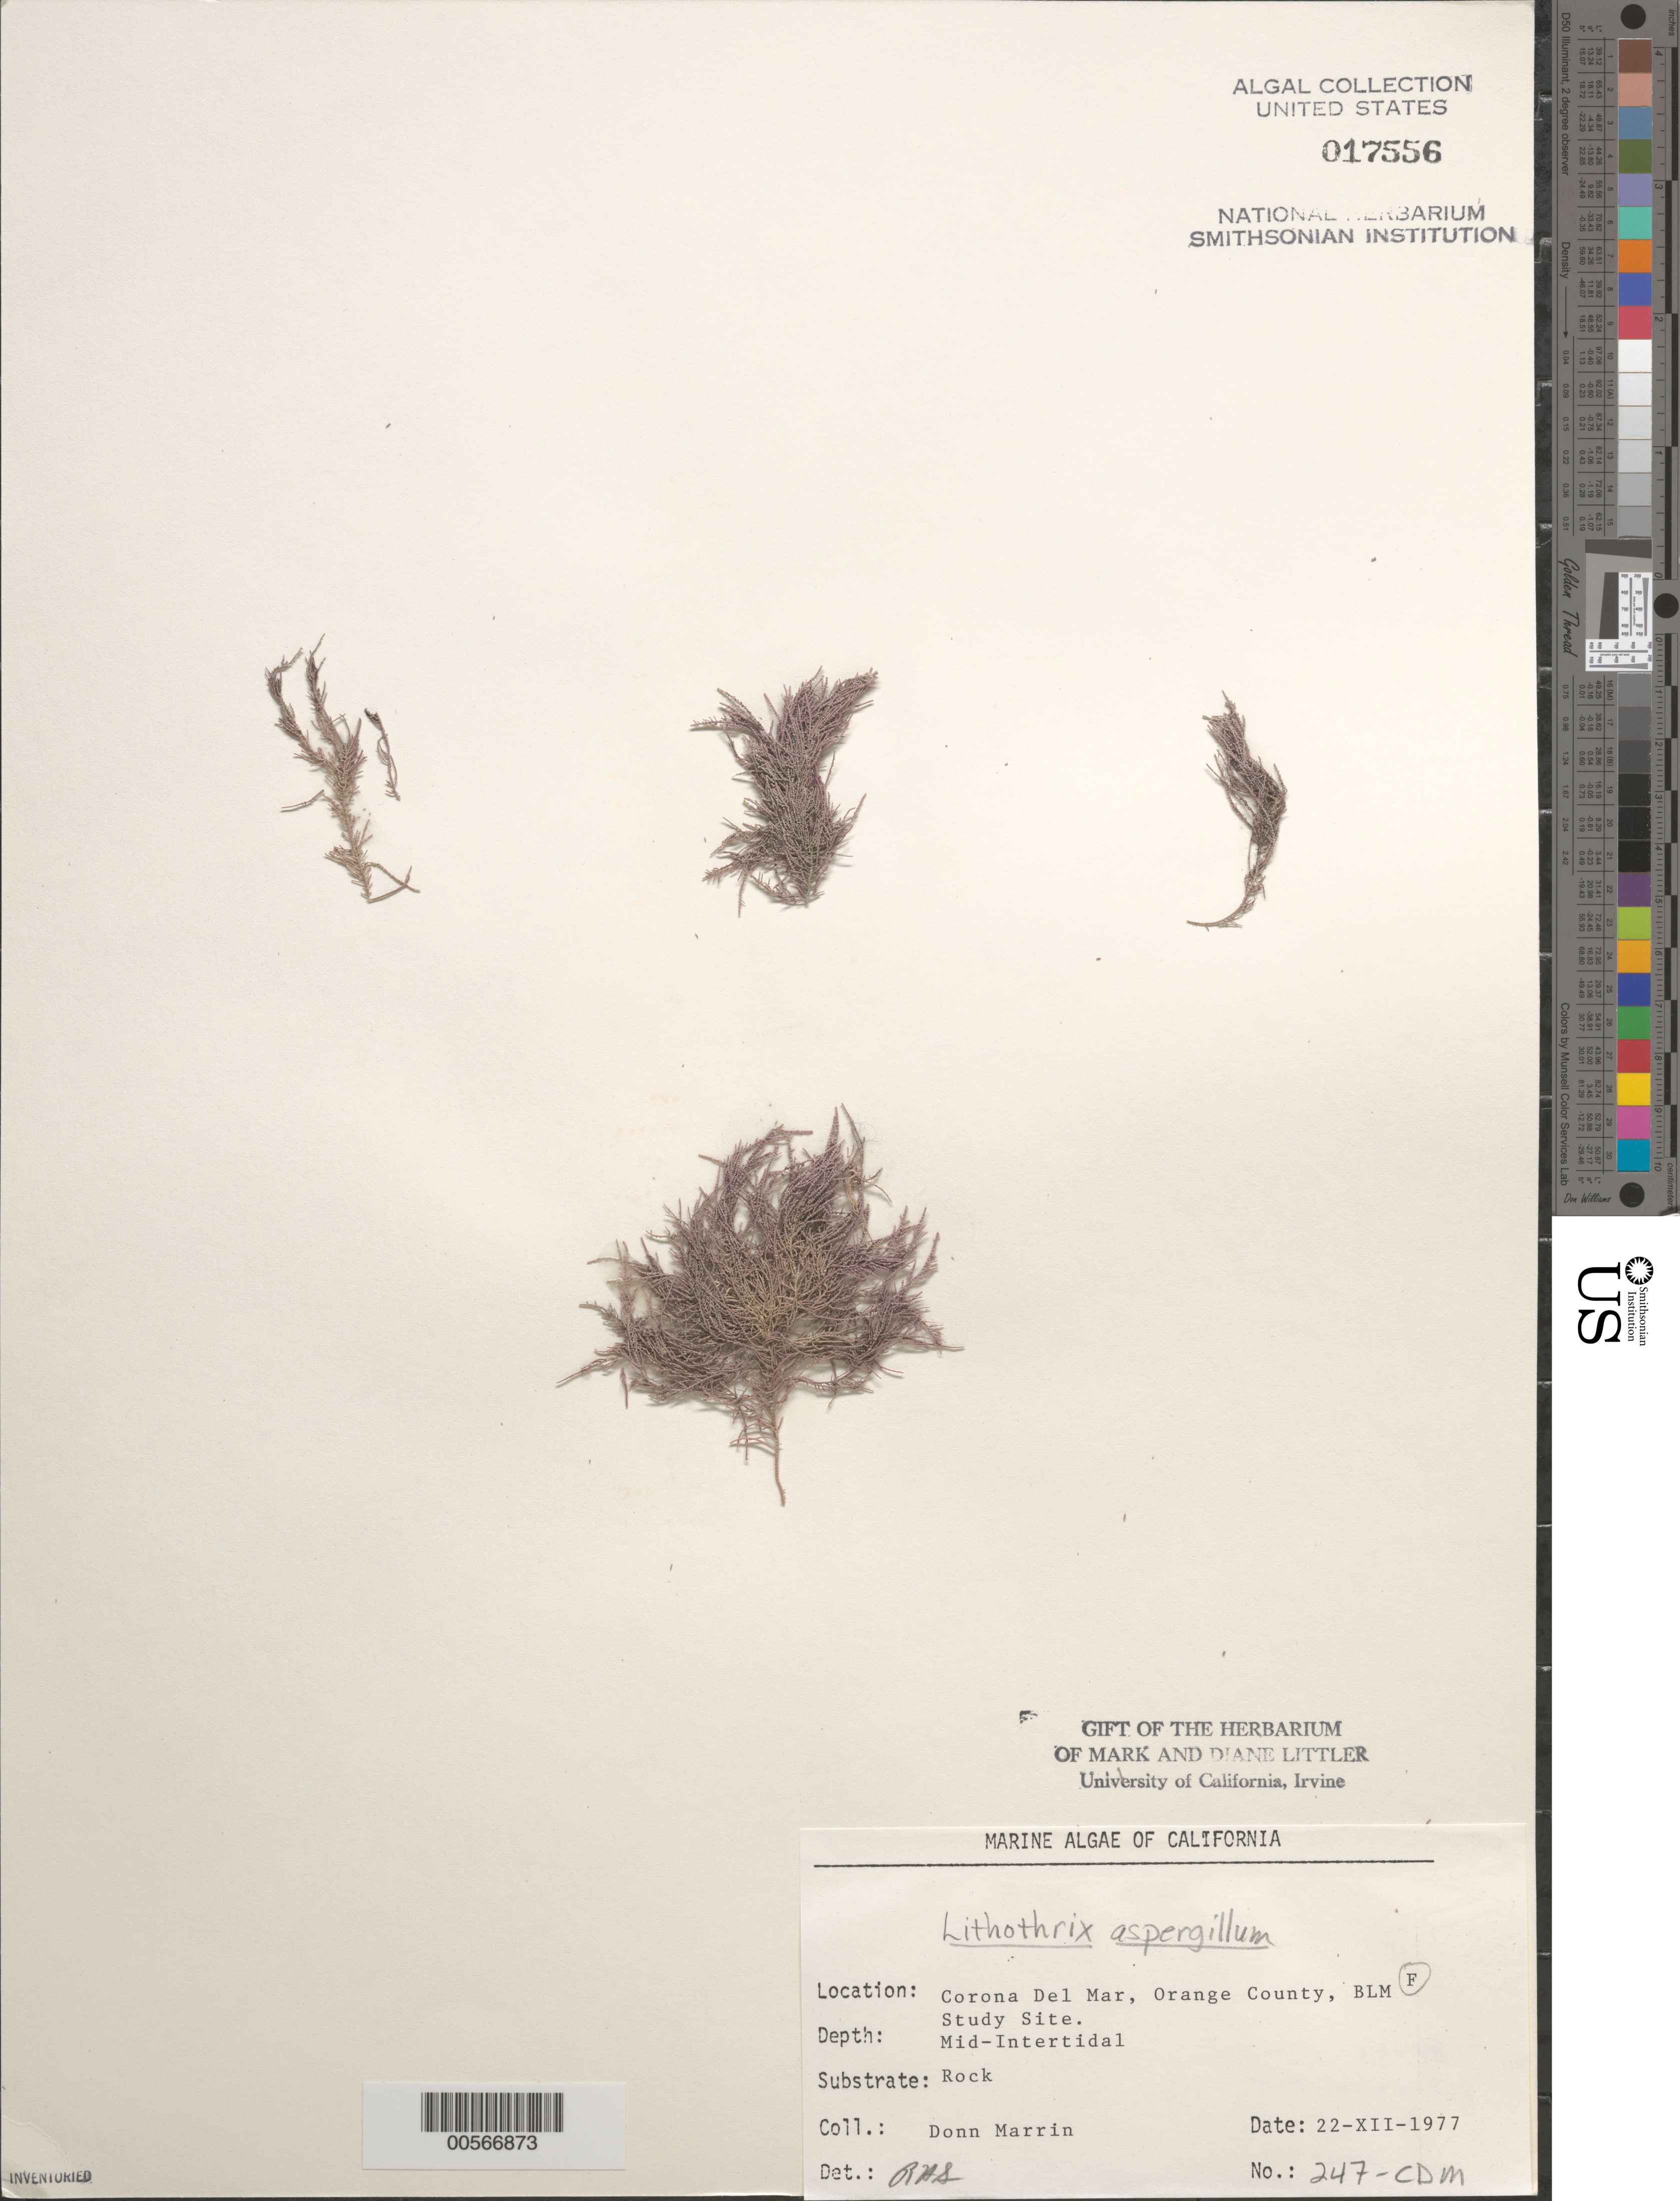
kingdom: Plantae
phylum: Rhodophyta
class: Florideophyceae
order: Corallinales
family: Lithophyllaceae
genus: Lithothrix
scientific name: Lithothrix aspergillum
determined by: Sims, Robert H.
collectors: D. Marrin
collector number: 247-CDM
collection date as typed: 22 Dec 1977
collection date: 1977-12-22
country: United States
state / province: California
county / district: Orange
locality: Corona del Mar, mouth of Morning Canyon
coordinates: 33 35'14"N, 117 51'54"W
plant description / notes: BLM-SOCALBIGHT Rocky Intertidal Survey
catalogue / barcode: US 17556